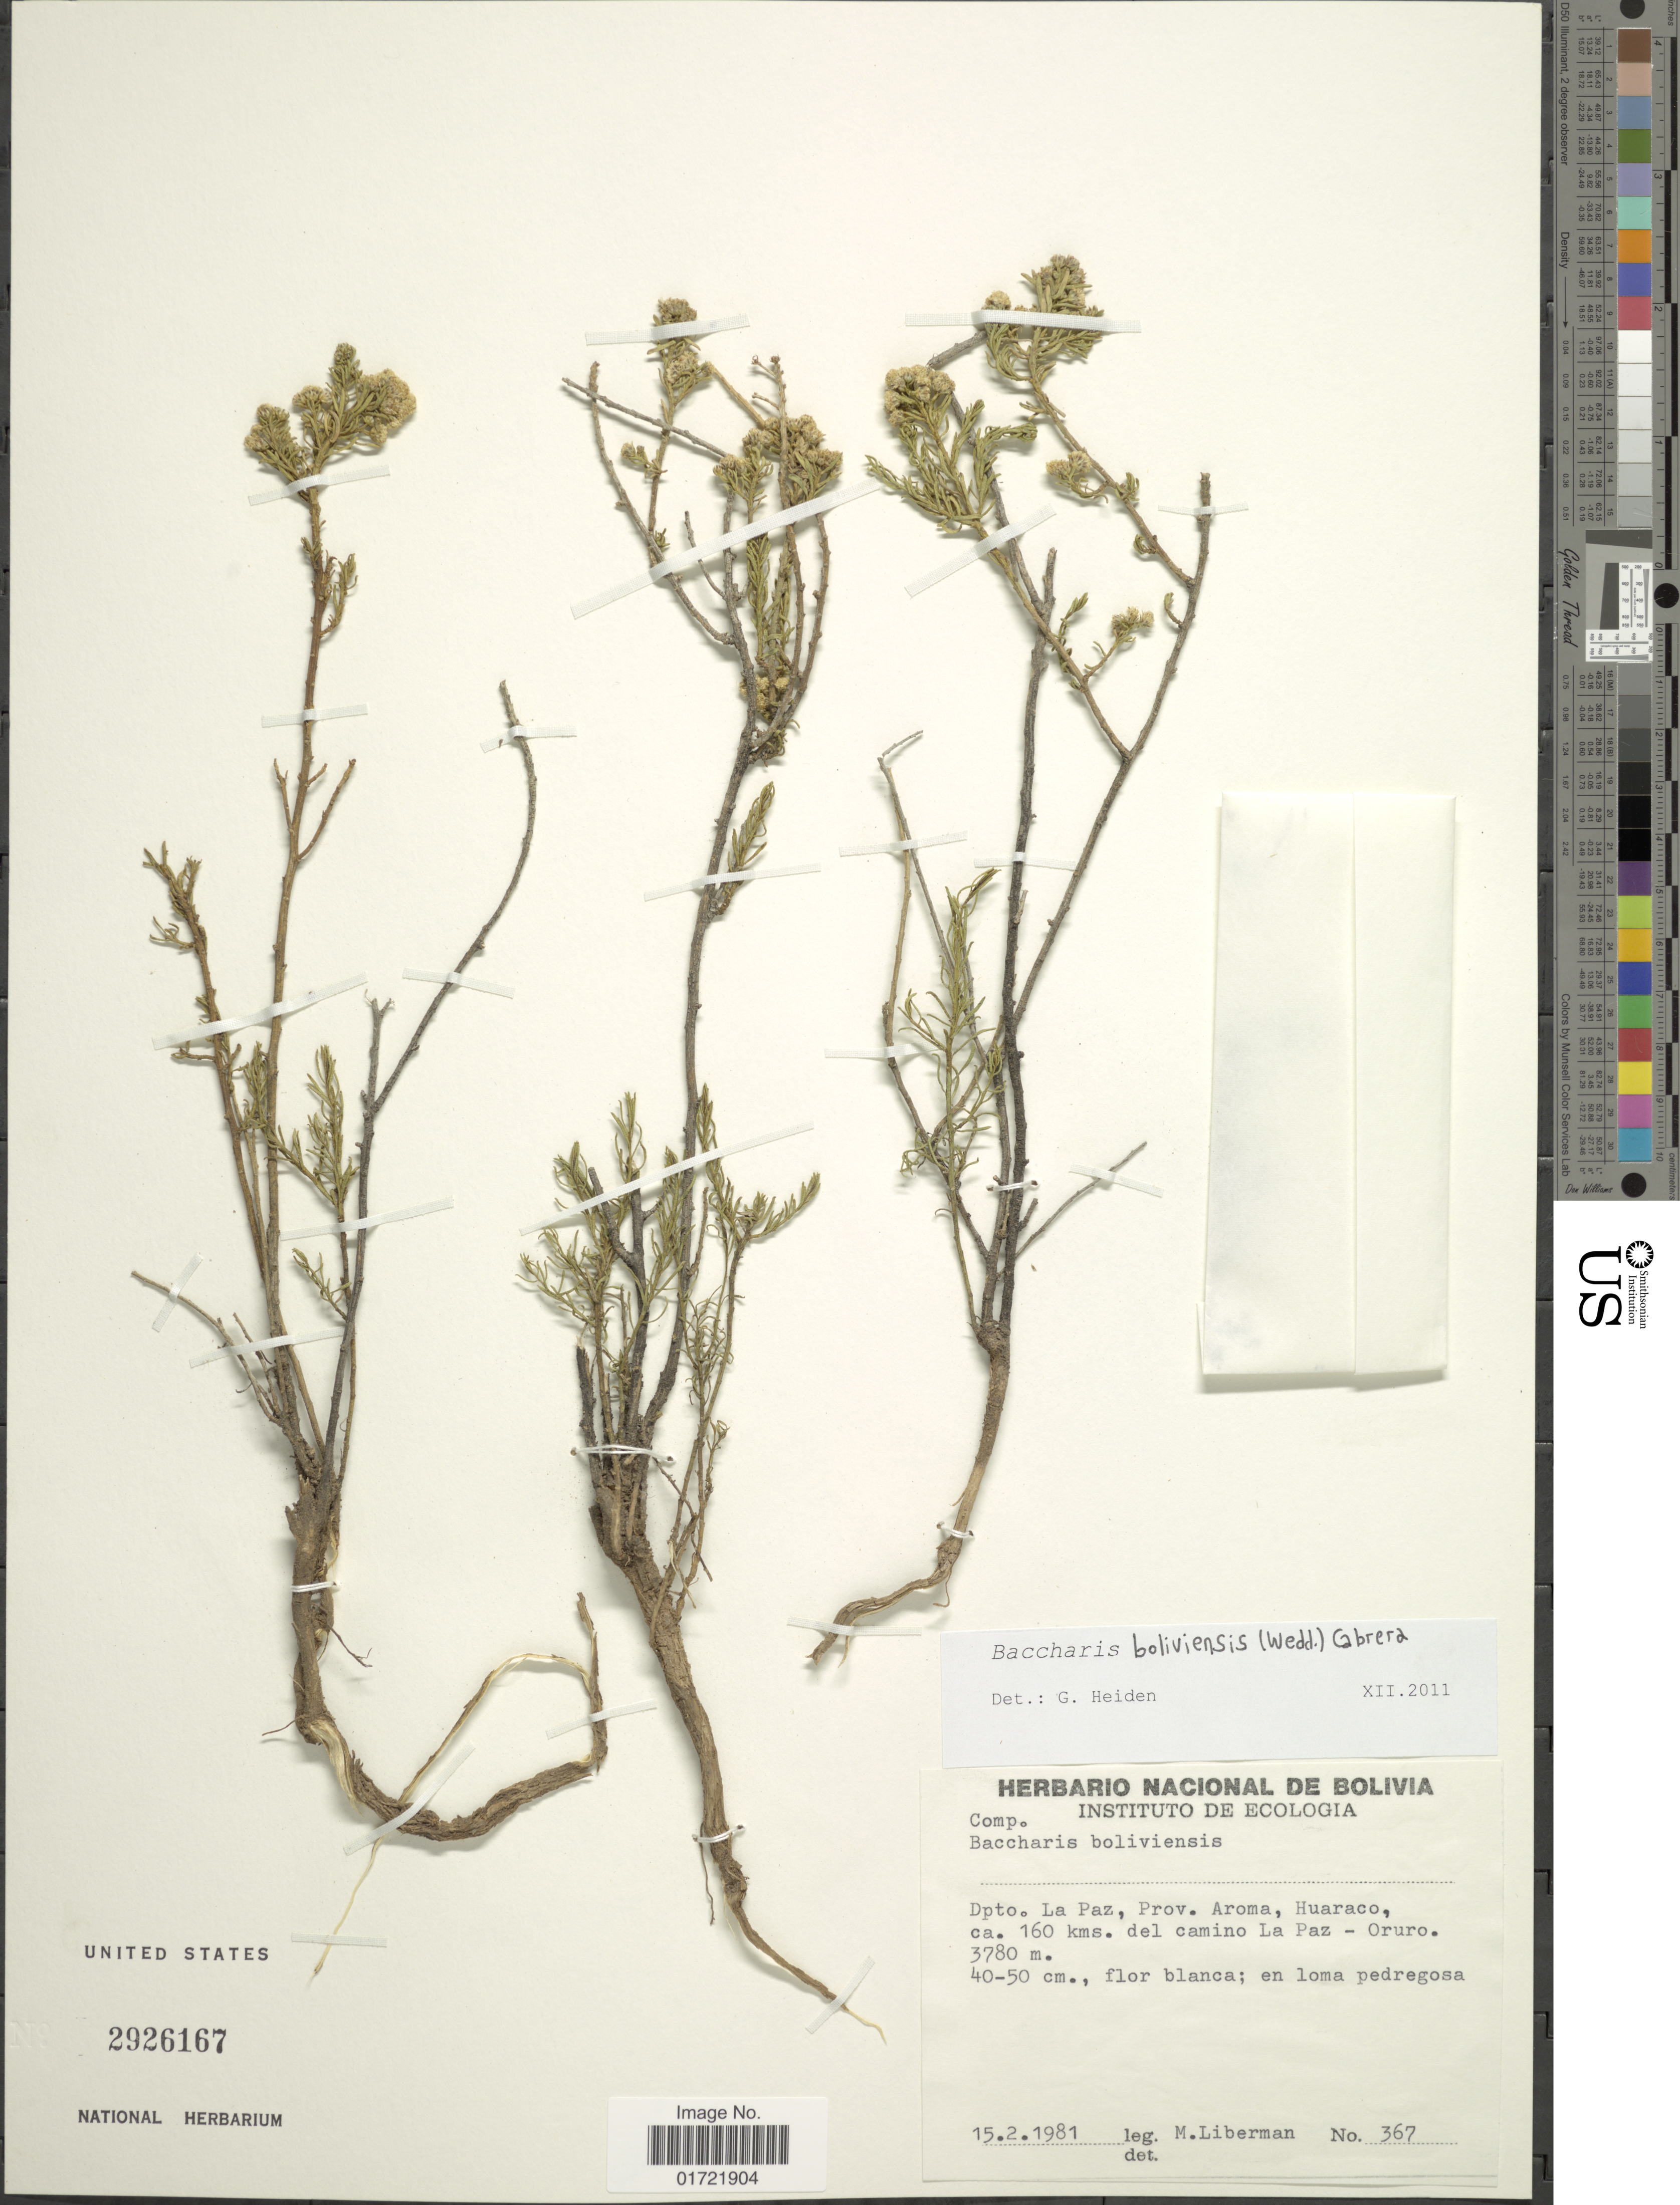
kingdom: Plantae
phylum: Tracheophyta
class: Magnoliopsida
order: Asterales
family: Asteraceae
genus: Baccharis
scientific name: Baccharis bolivensis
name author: (Wedd.) Cabrera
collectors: M. Liberman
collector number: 367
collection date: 1918-02-15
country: Bolivia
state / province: La Paz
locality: Prov. Aroma, Huaraco, ca. 160 kms. del camino La Paz - Oruro.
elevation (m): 3780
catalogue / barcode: US 2926167